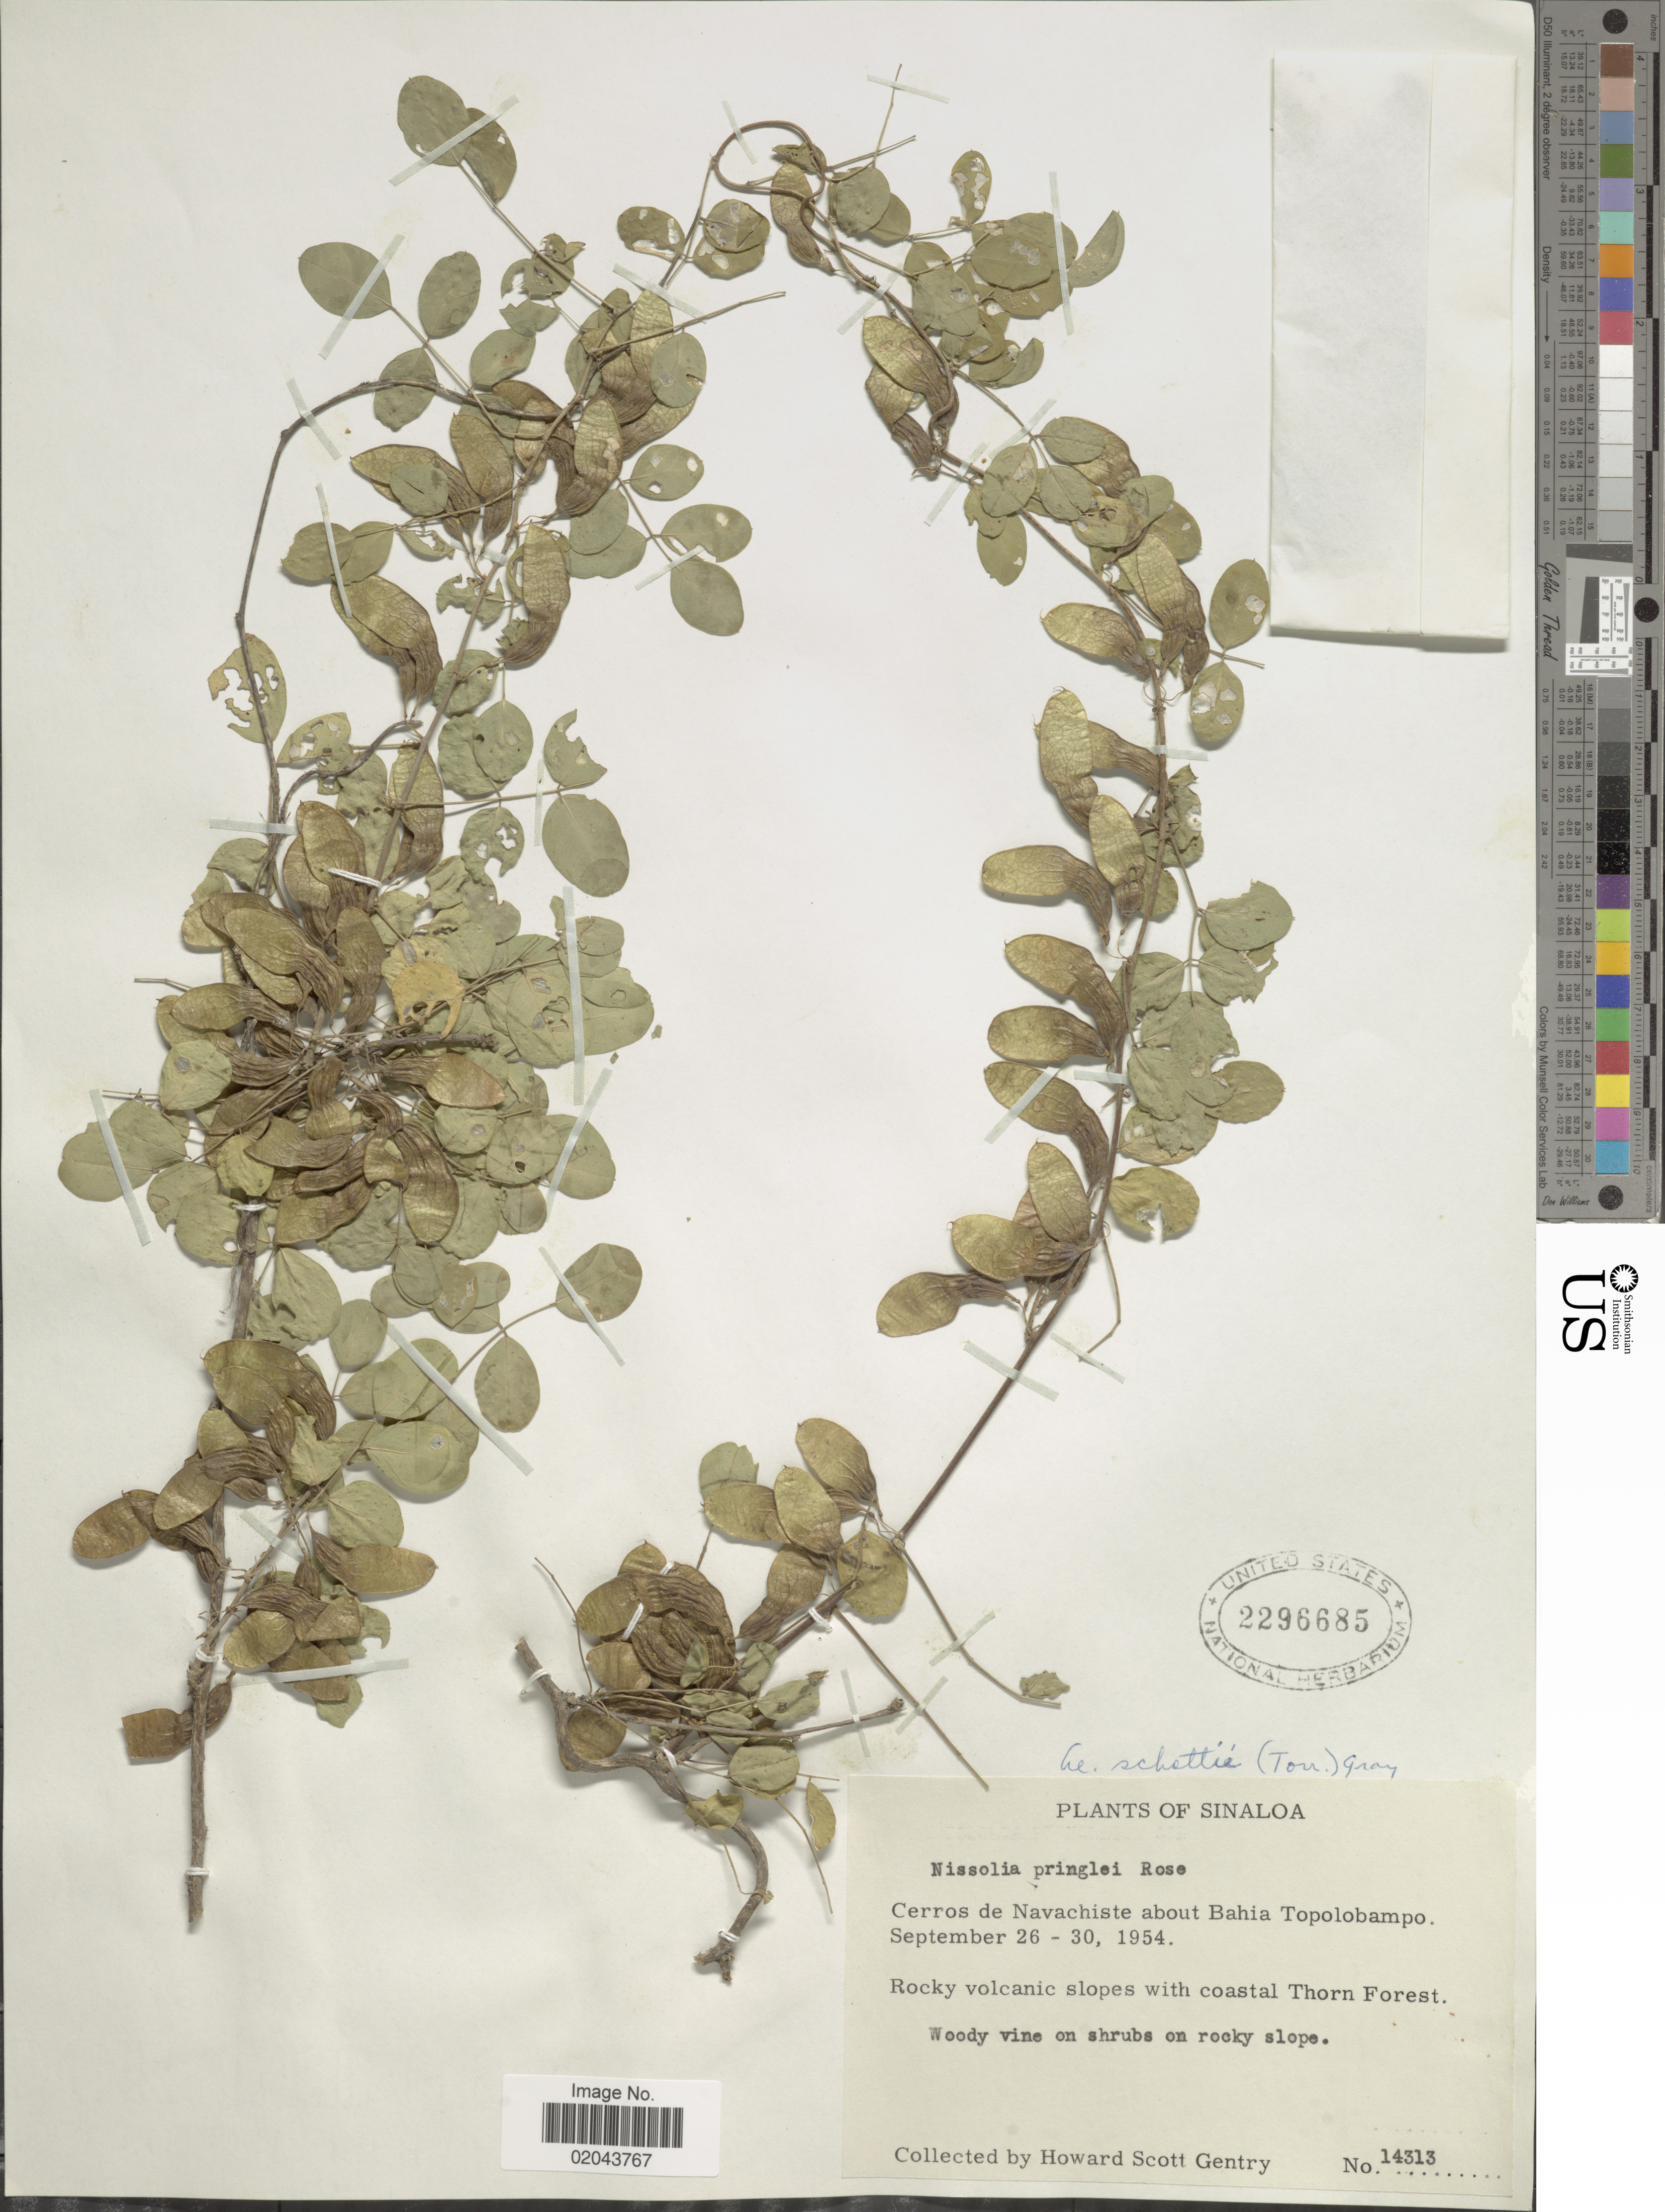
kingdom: Plantae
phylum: Tracheophyta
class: Magnoliopsida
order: Fabales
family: Fabaceae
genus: Nissolia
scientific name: Nissolia schottii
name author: A. Gray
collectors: H. S. Gentry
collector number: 14313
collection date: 1954-09-26/1954-09-30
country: Mexico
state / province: Sinaloa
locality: Cerros de Navachiste about Bahia Topolobampo, rocky volcanic slope with coastal Thorn Forest.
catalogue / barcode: US 2296685